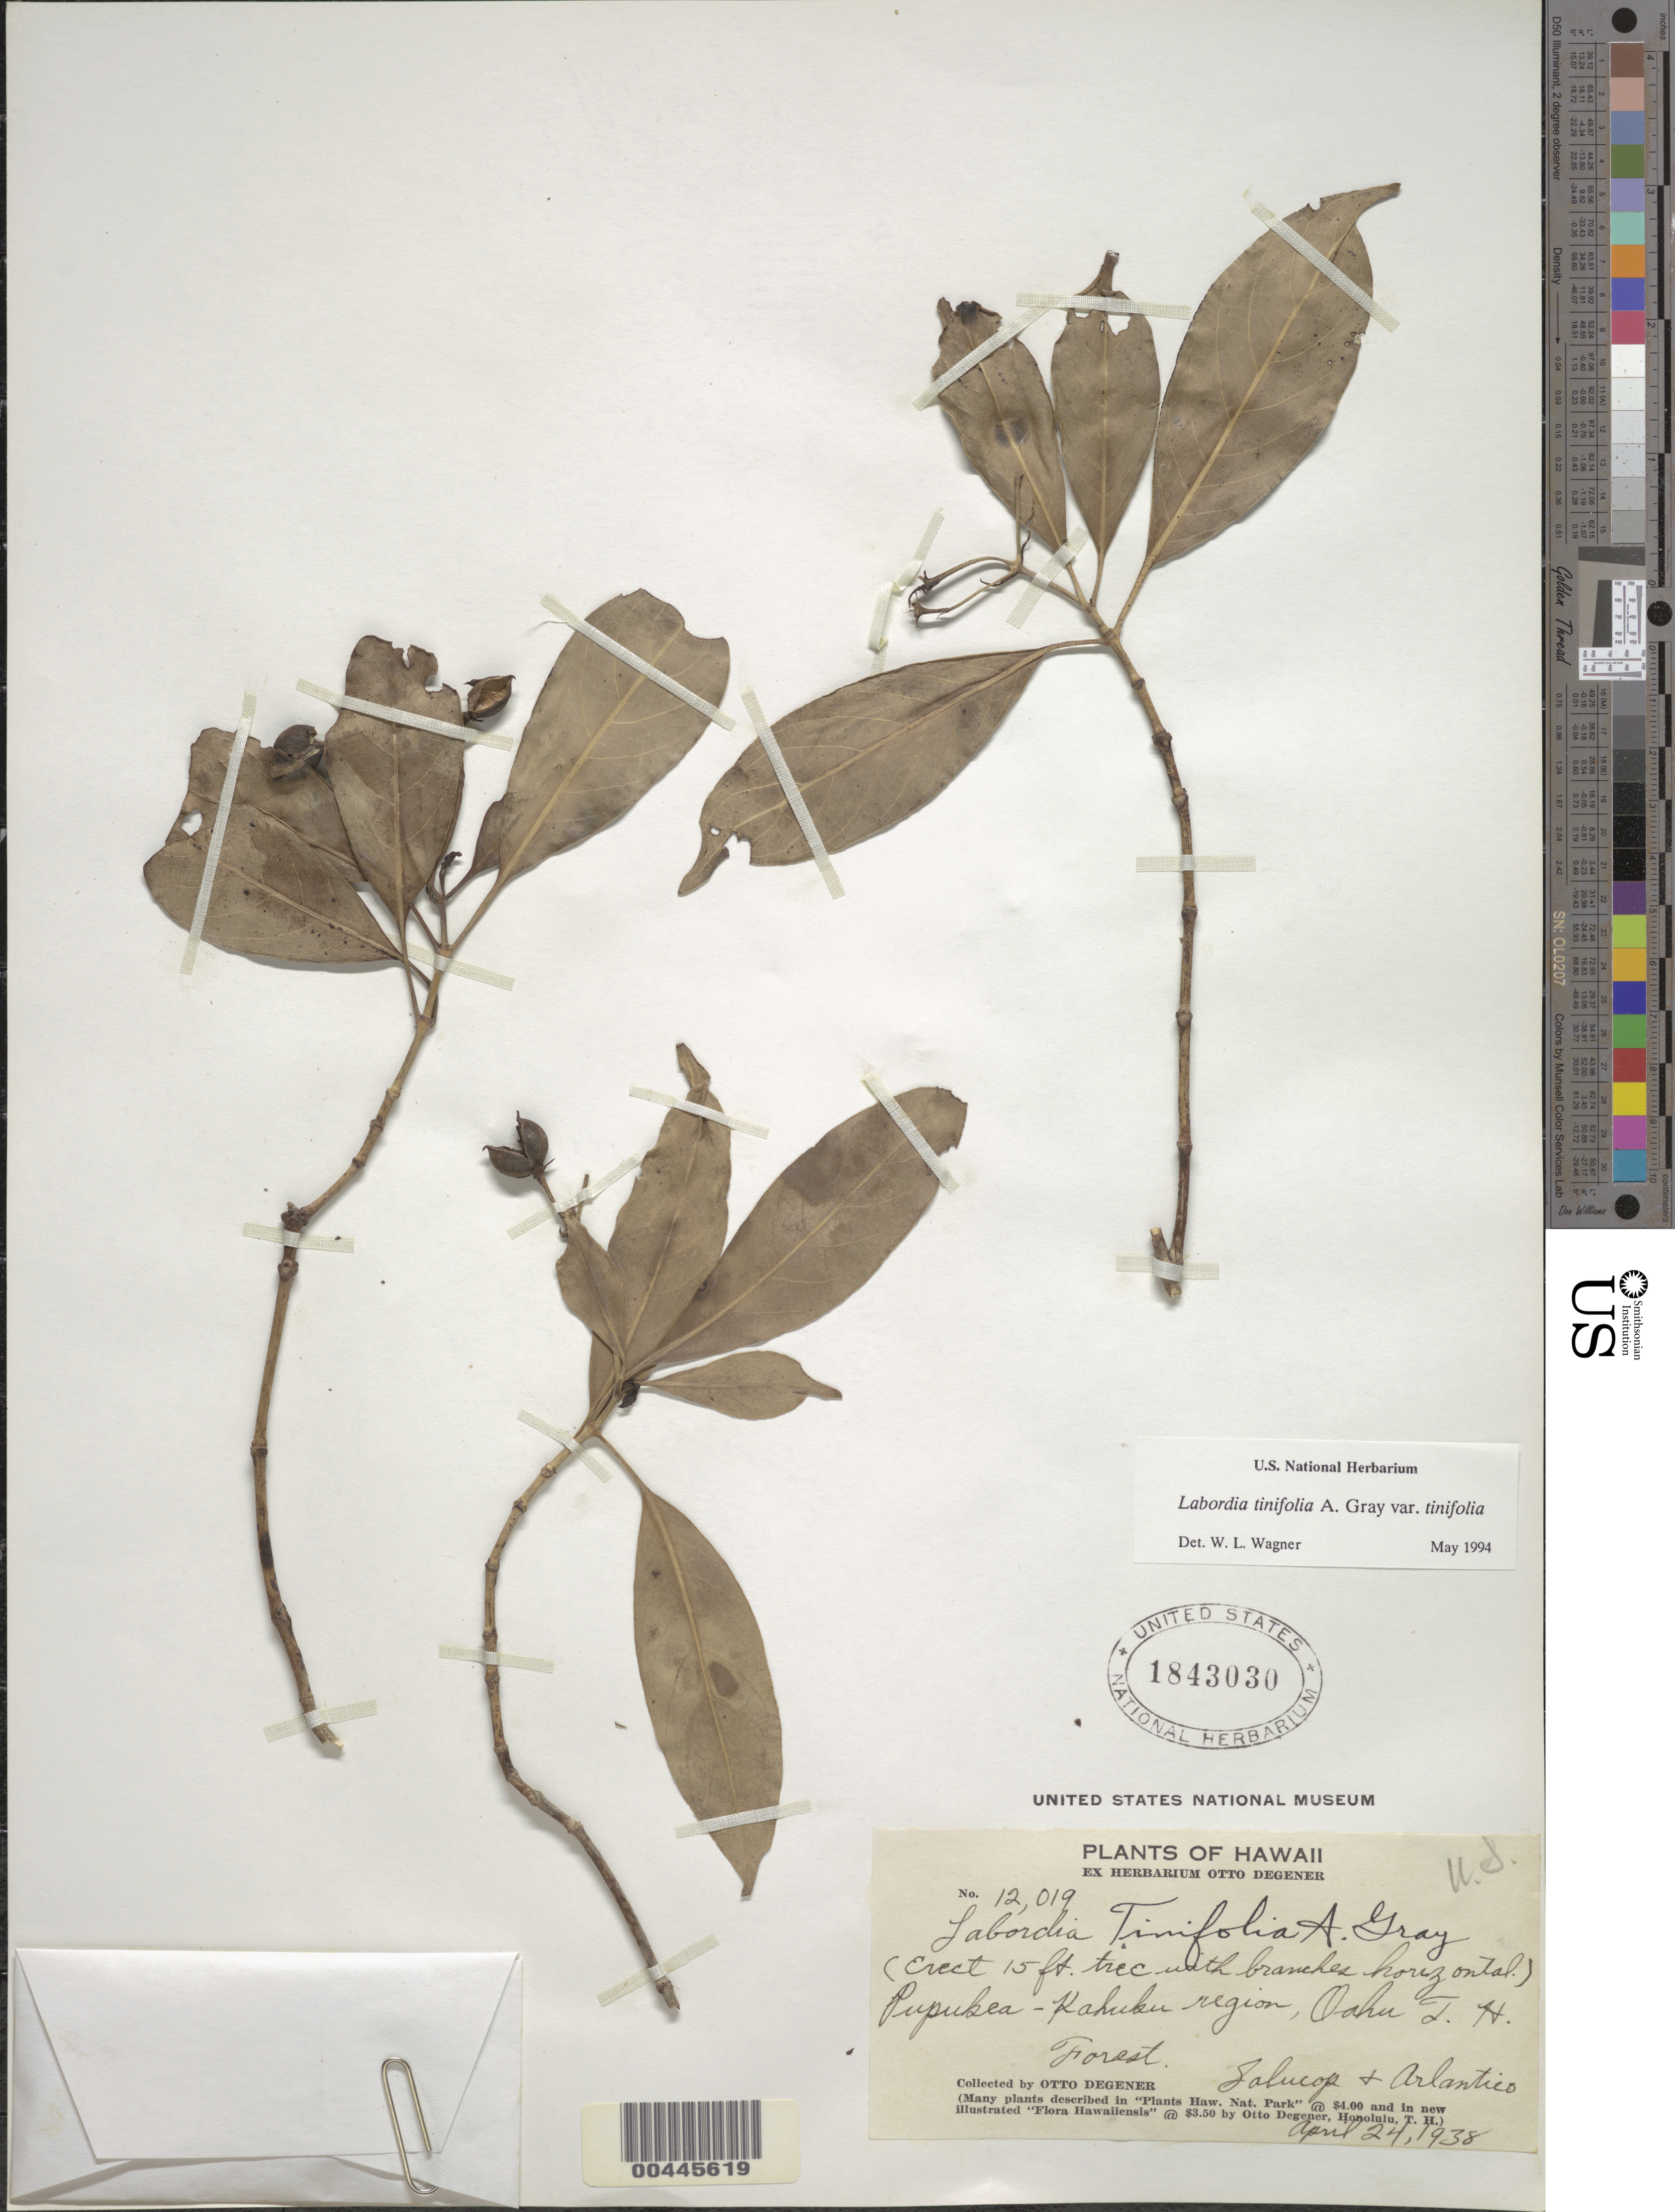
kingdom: Plantae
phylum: Tracheophyta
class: Magnoliopsida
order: Gentianales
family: Loganiaceae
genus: Geniostoma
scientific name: Geniostoma tinifolium var. tinifolium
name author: A. Gray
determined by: Wagner, W. L., (BOT), Smithsonian Institution - National Museum of Natural History (UNITED STATES)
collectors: O. Degener, -- Salucop & Arlantico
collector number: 12019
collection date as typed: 24 Apr 1938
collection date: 1938-04-24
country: United States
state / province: Hawaii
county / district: Honolulu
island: Oahu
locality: Pupukea-Kahuku region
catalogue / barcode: US 1843030